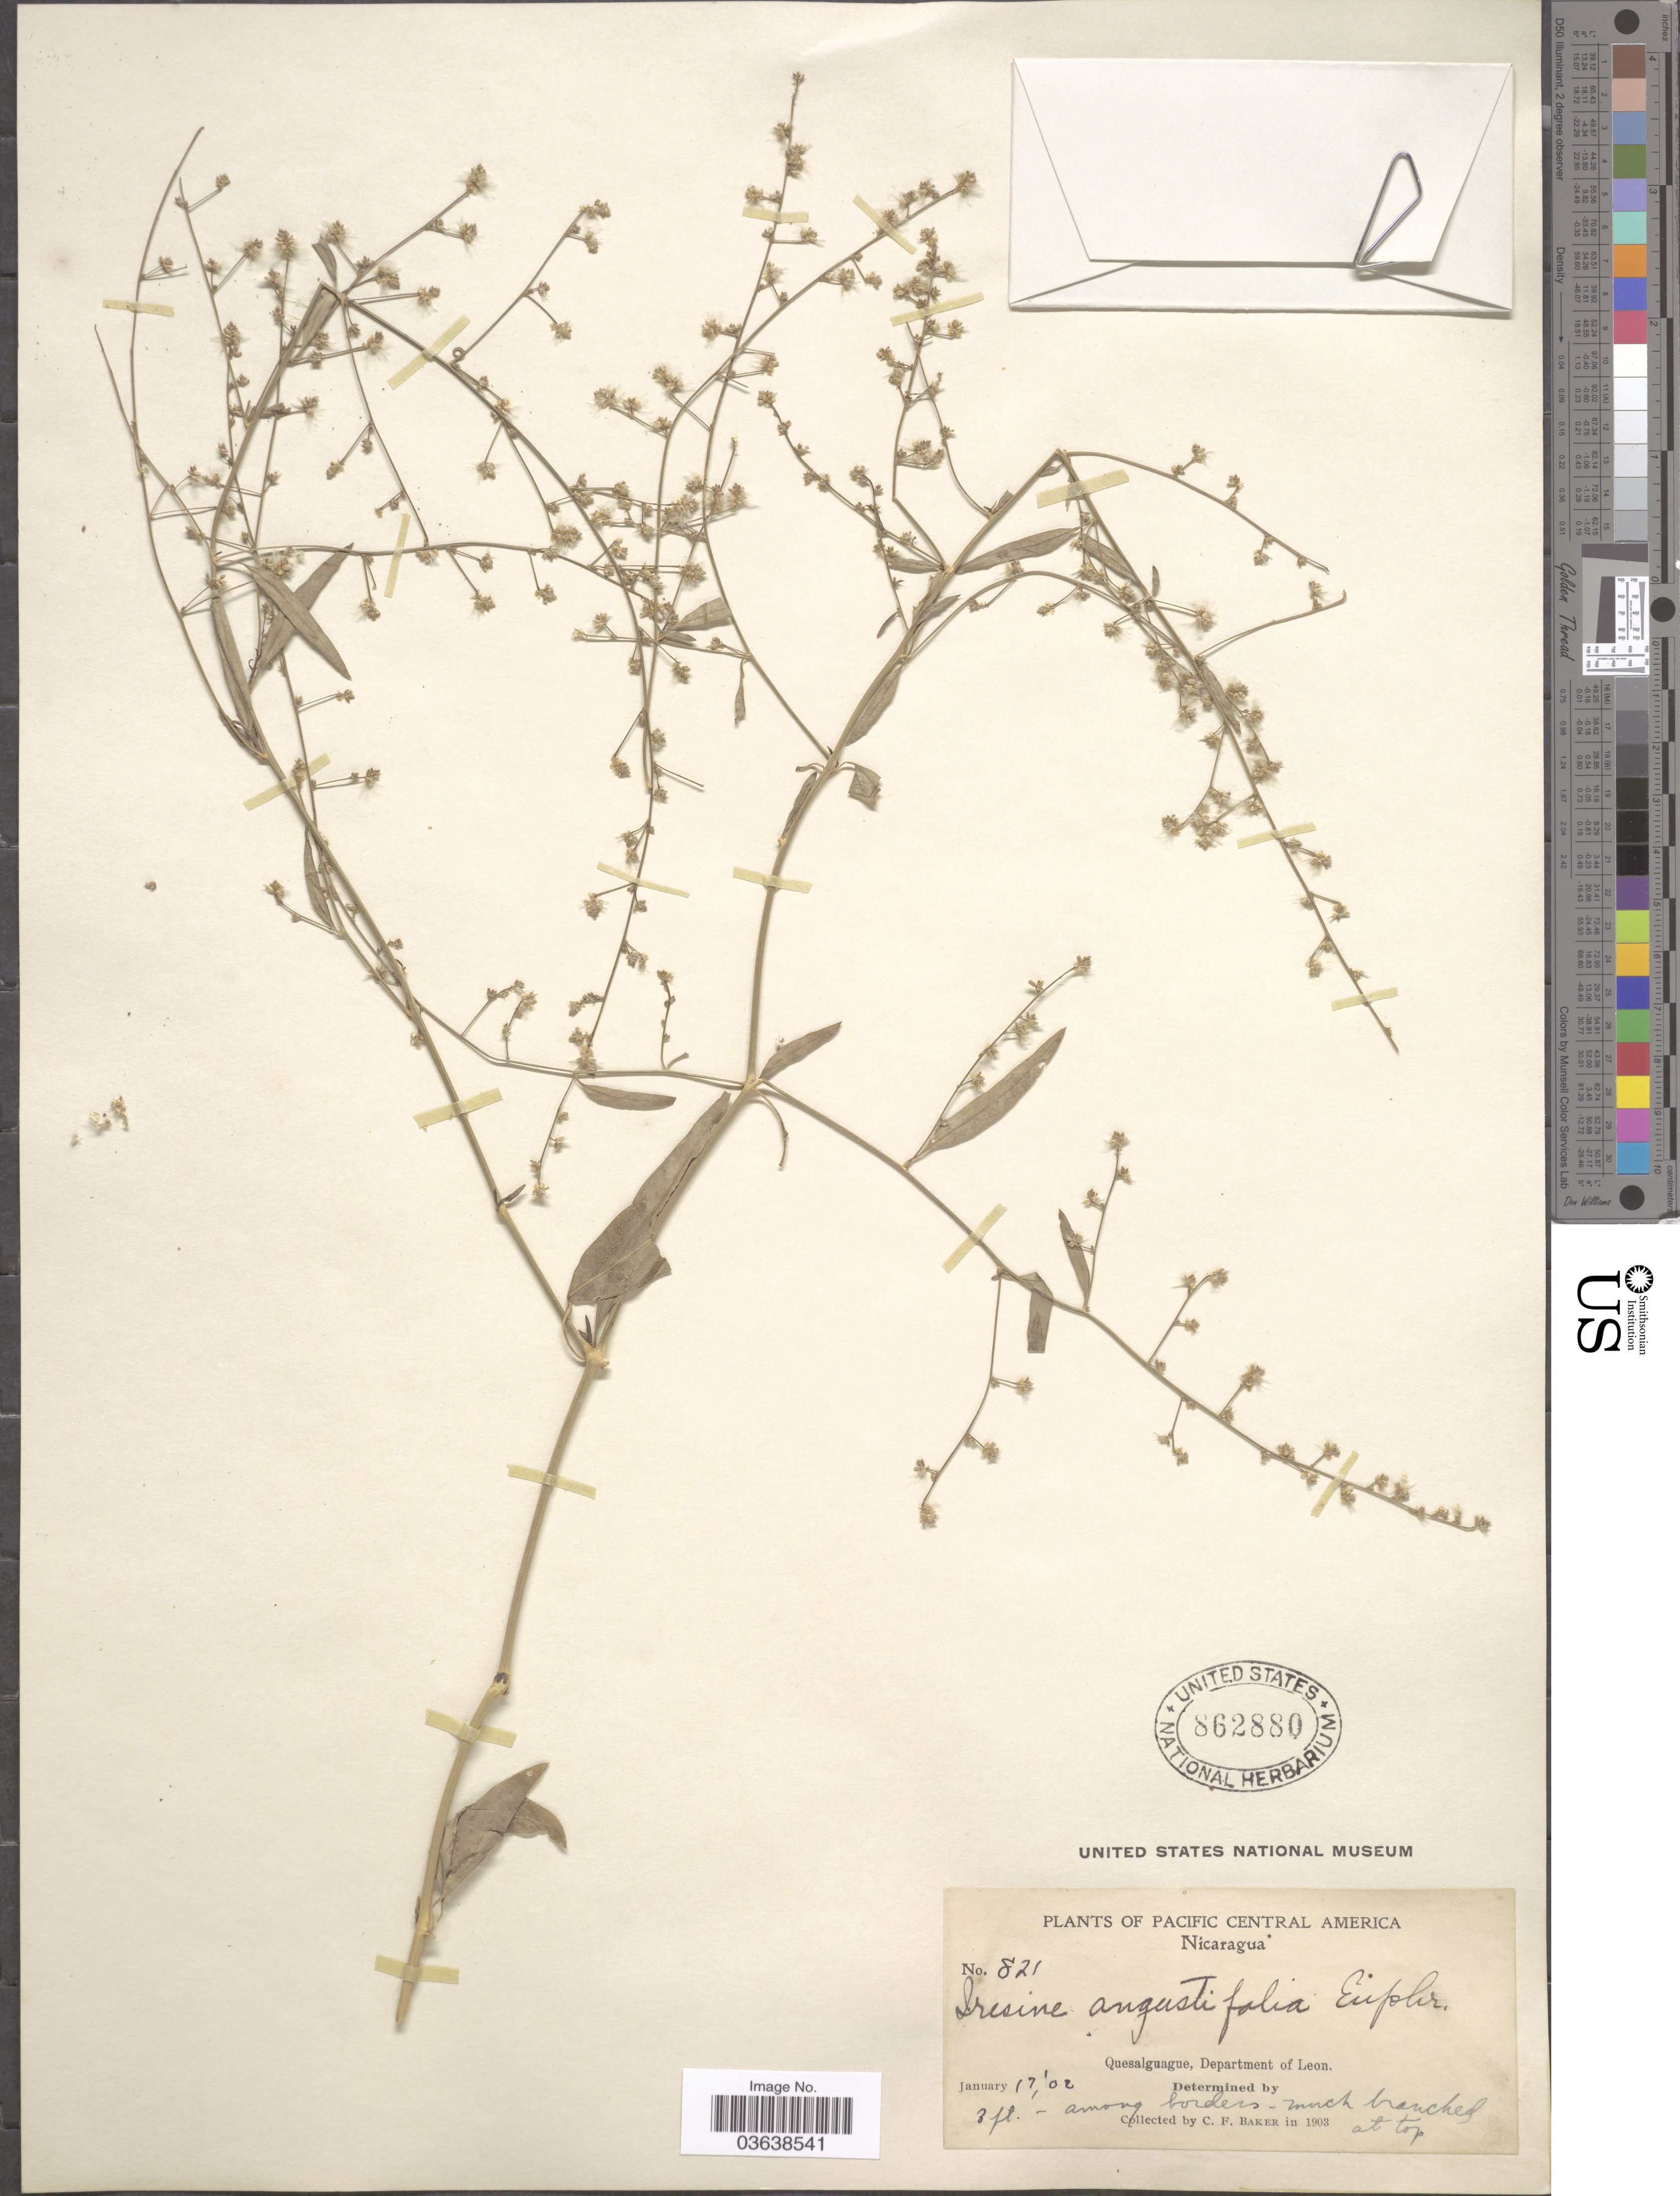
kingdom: Plantae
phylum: Tracheophyta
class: Magnoliopsida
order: Caryophyllales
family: Amaranthaceae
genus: Iresine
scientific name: Iresine angustifolia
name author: Euphrasén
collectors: C. F. Baker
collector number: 821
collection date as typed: Transcribed d/m/y: 17/1/2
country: Nicaragua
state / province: Leon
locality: Pacific Central America. Quesalguague, Department of Leon. Among borders.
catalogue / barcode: US 862880